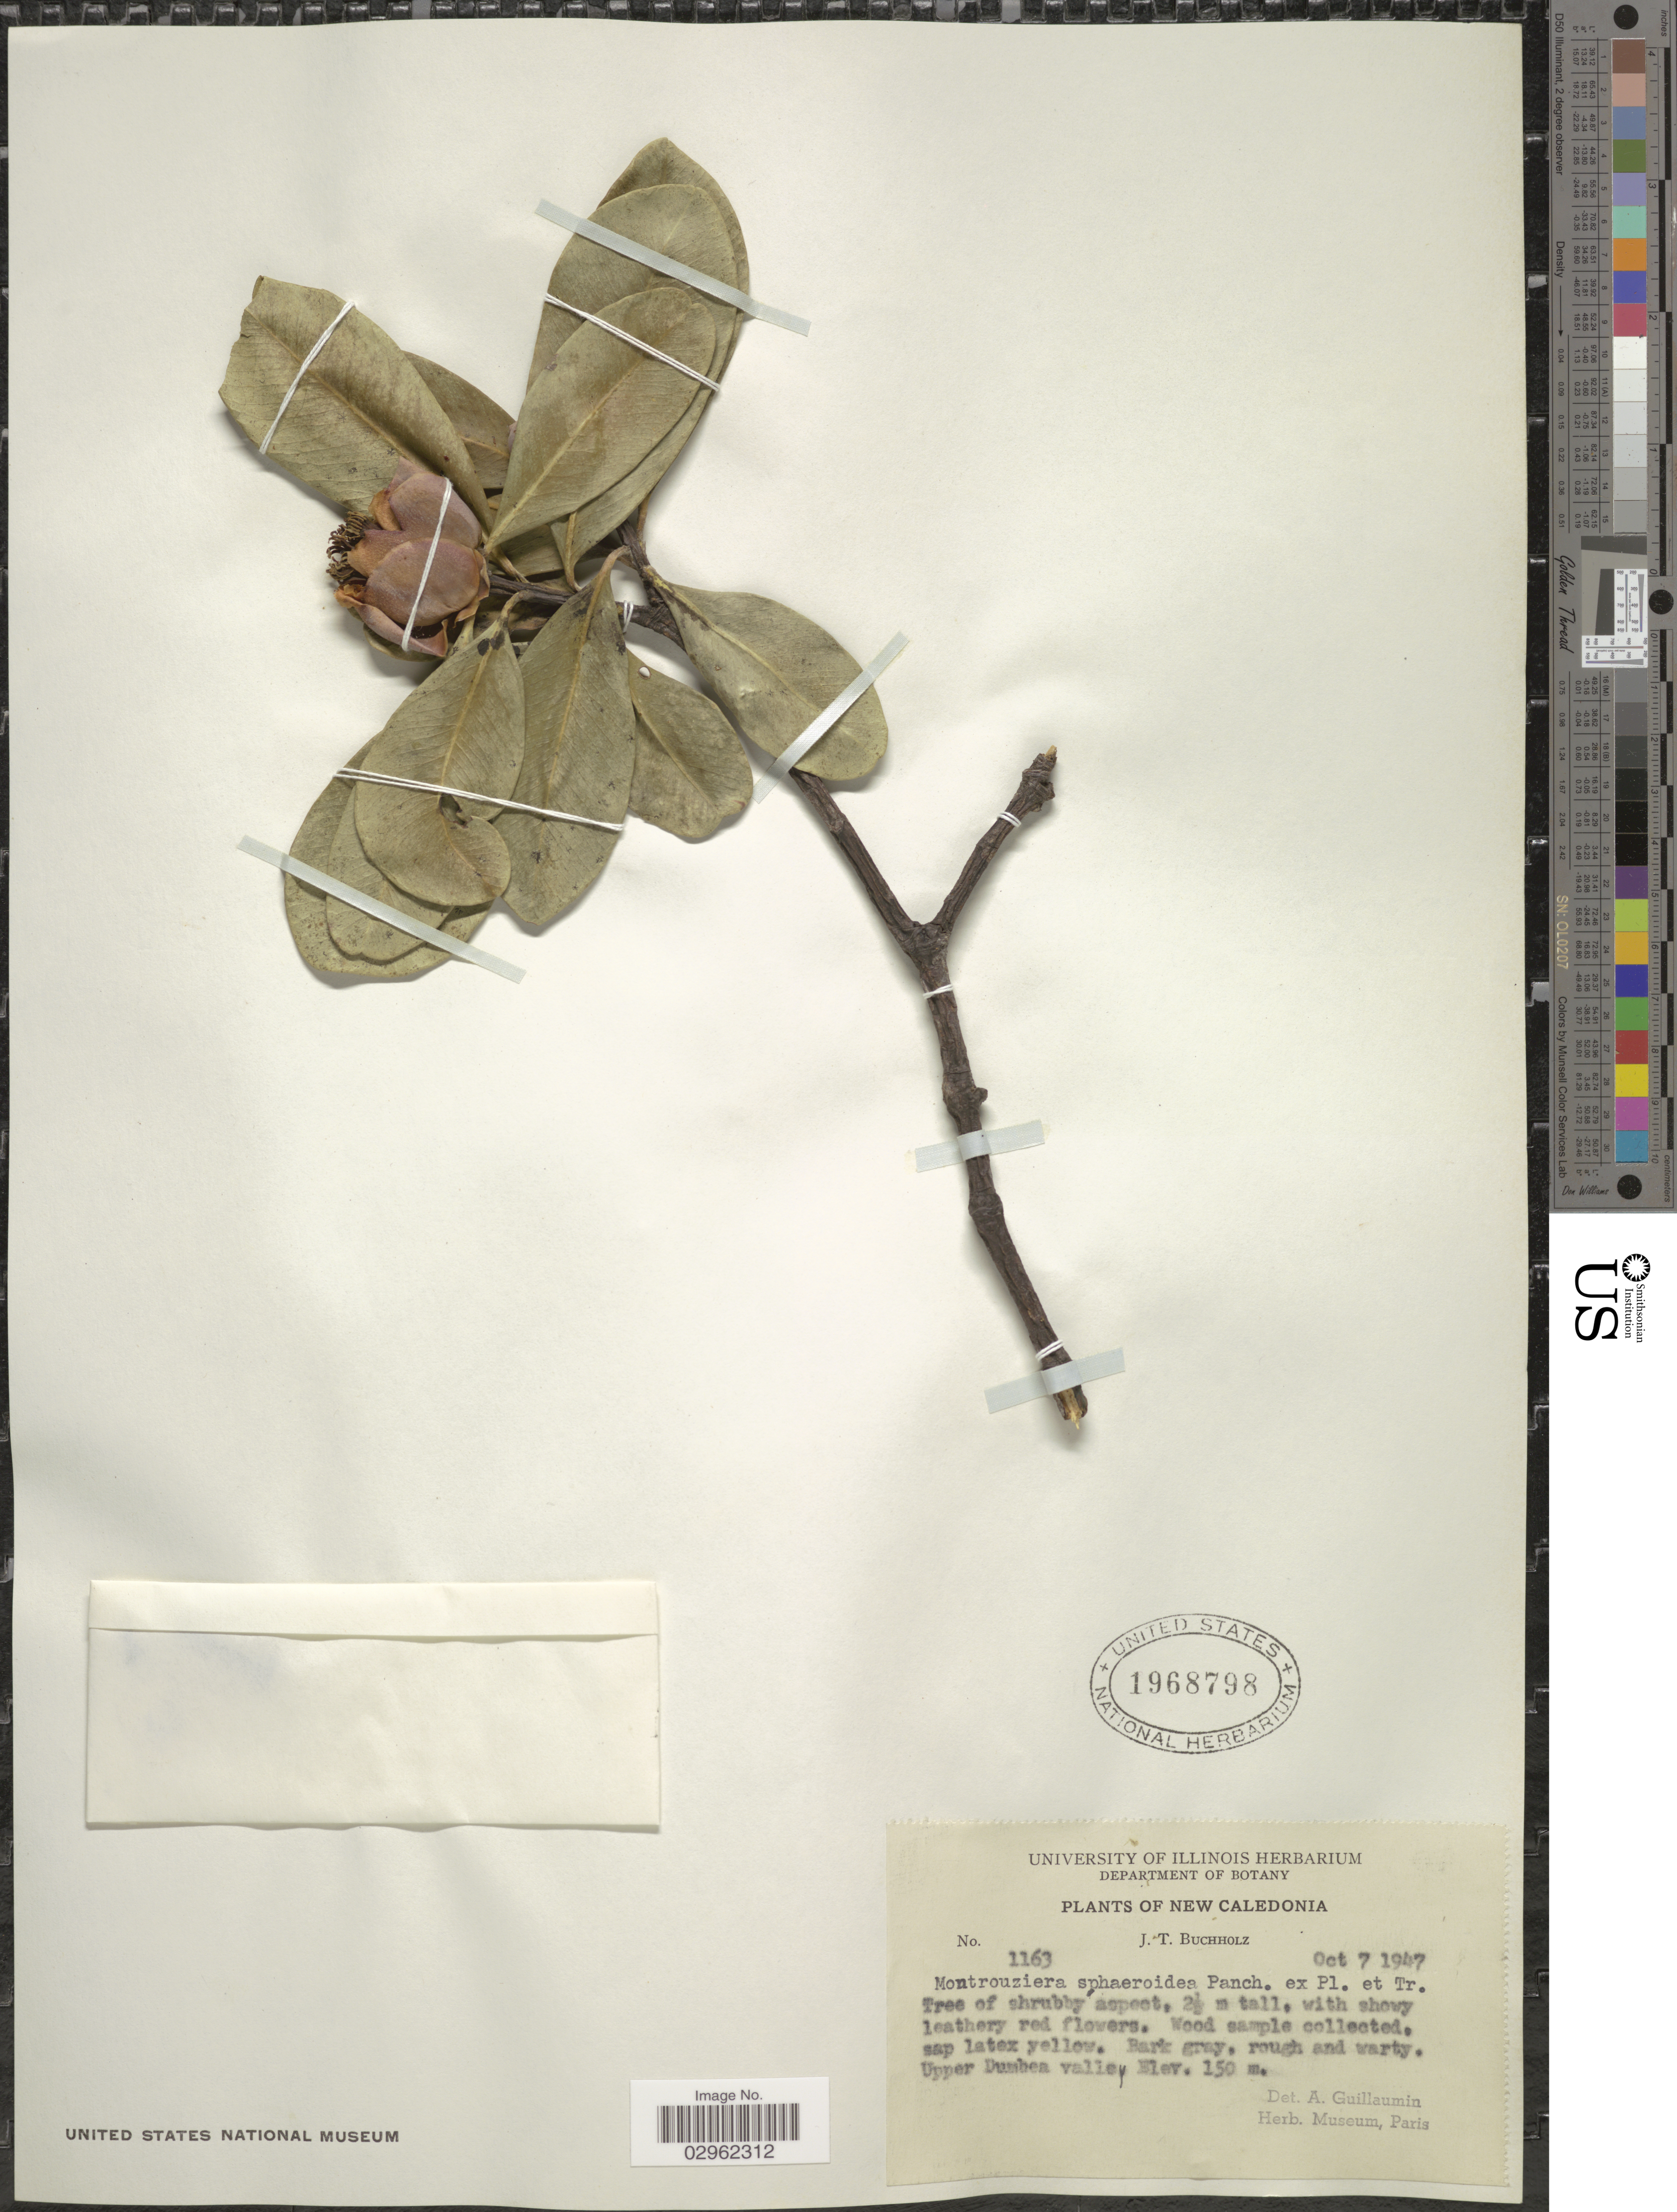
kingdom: Plantae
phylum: Tracheophyta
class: Magnoliopsida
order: Malpighiales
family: Clusiaceae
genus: Montrouziera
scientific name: Montrouziera sphaeroidea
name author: Pancher ex Planch. & Triana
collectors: J. T. Buchholz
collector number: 1163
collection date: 1947-10-07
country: New Caledonia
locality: Upper Dumbea valley.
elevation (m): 150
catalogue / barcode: US 1968798